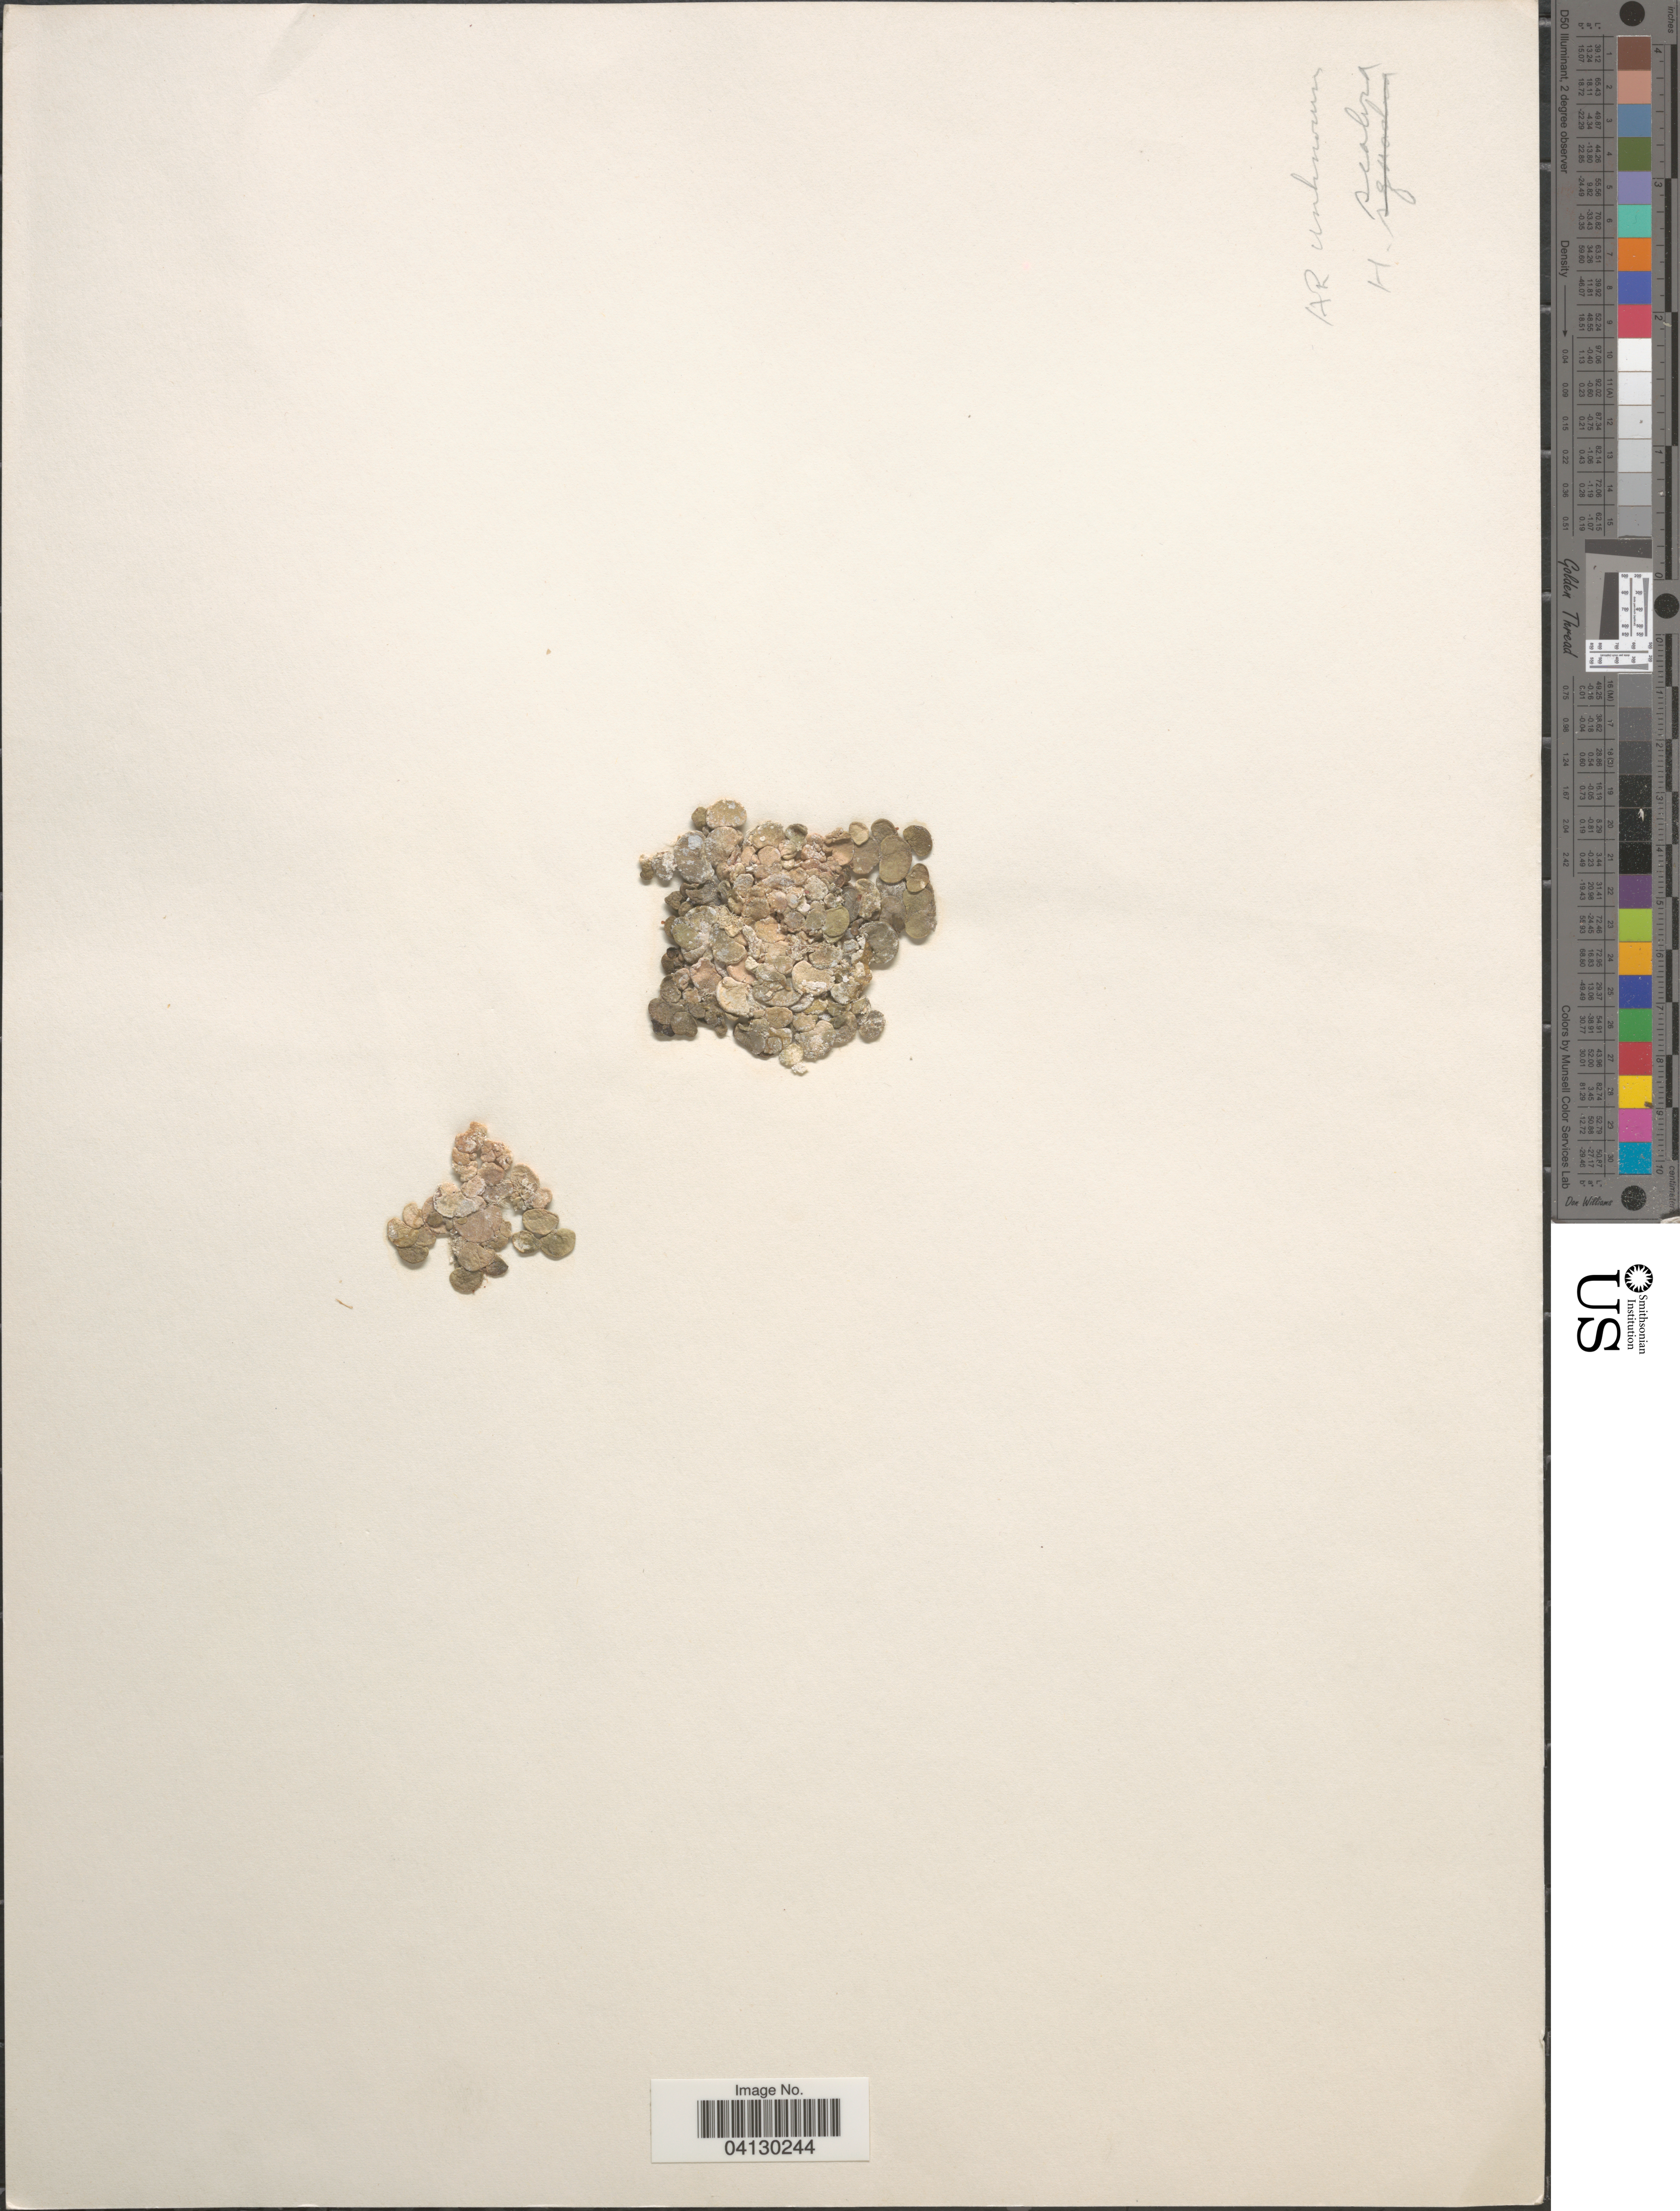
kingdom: Plantae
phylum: Chlorophyta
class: Ulvophyceae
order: Bryopsidales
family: Halimedaceae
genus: Halimeda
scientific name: Halimeda scabra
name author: M. Howe